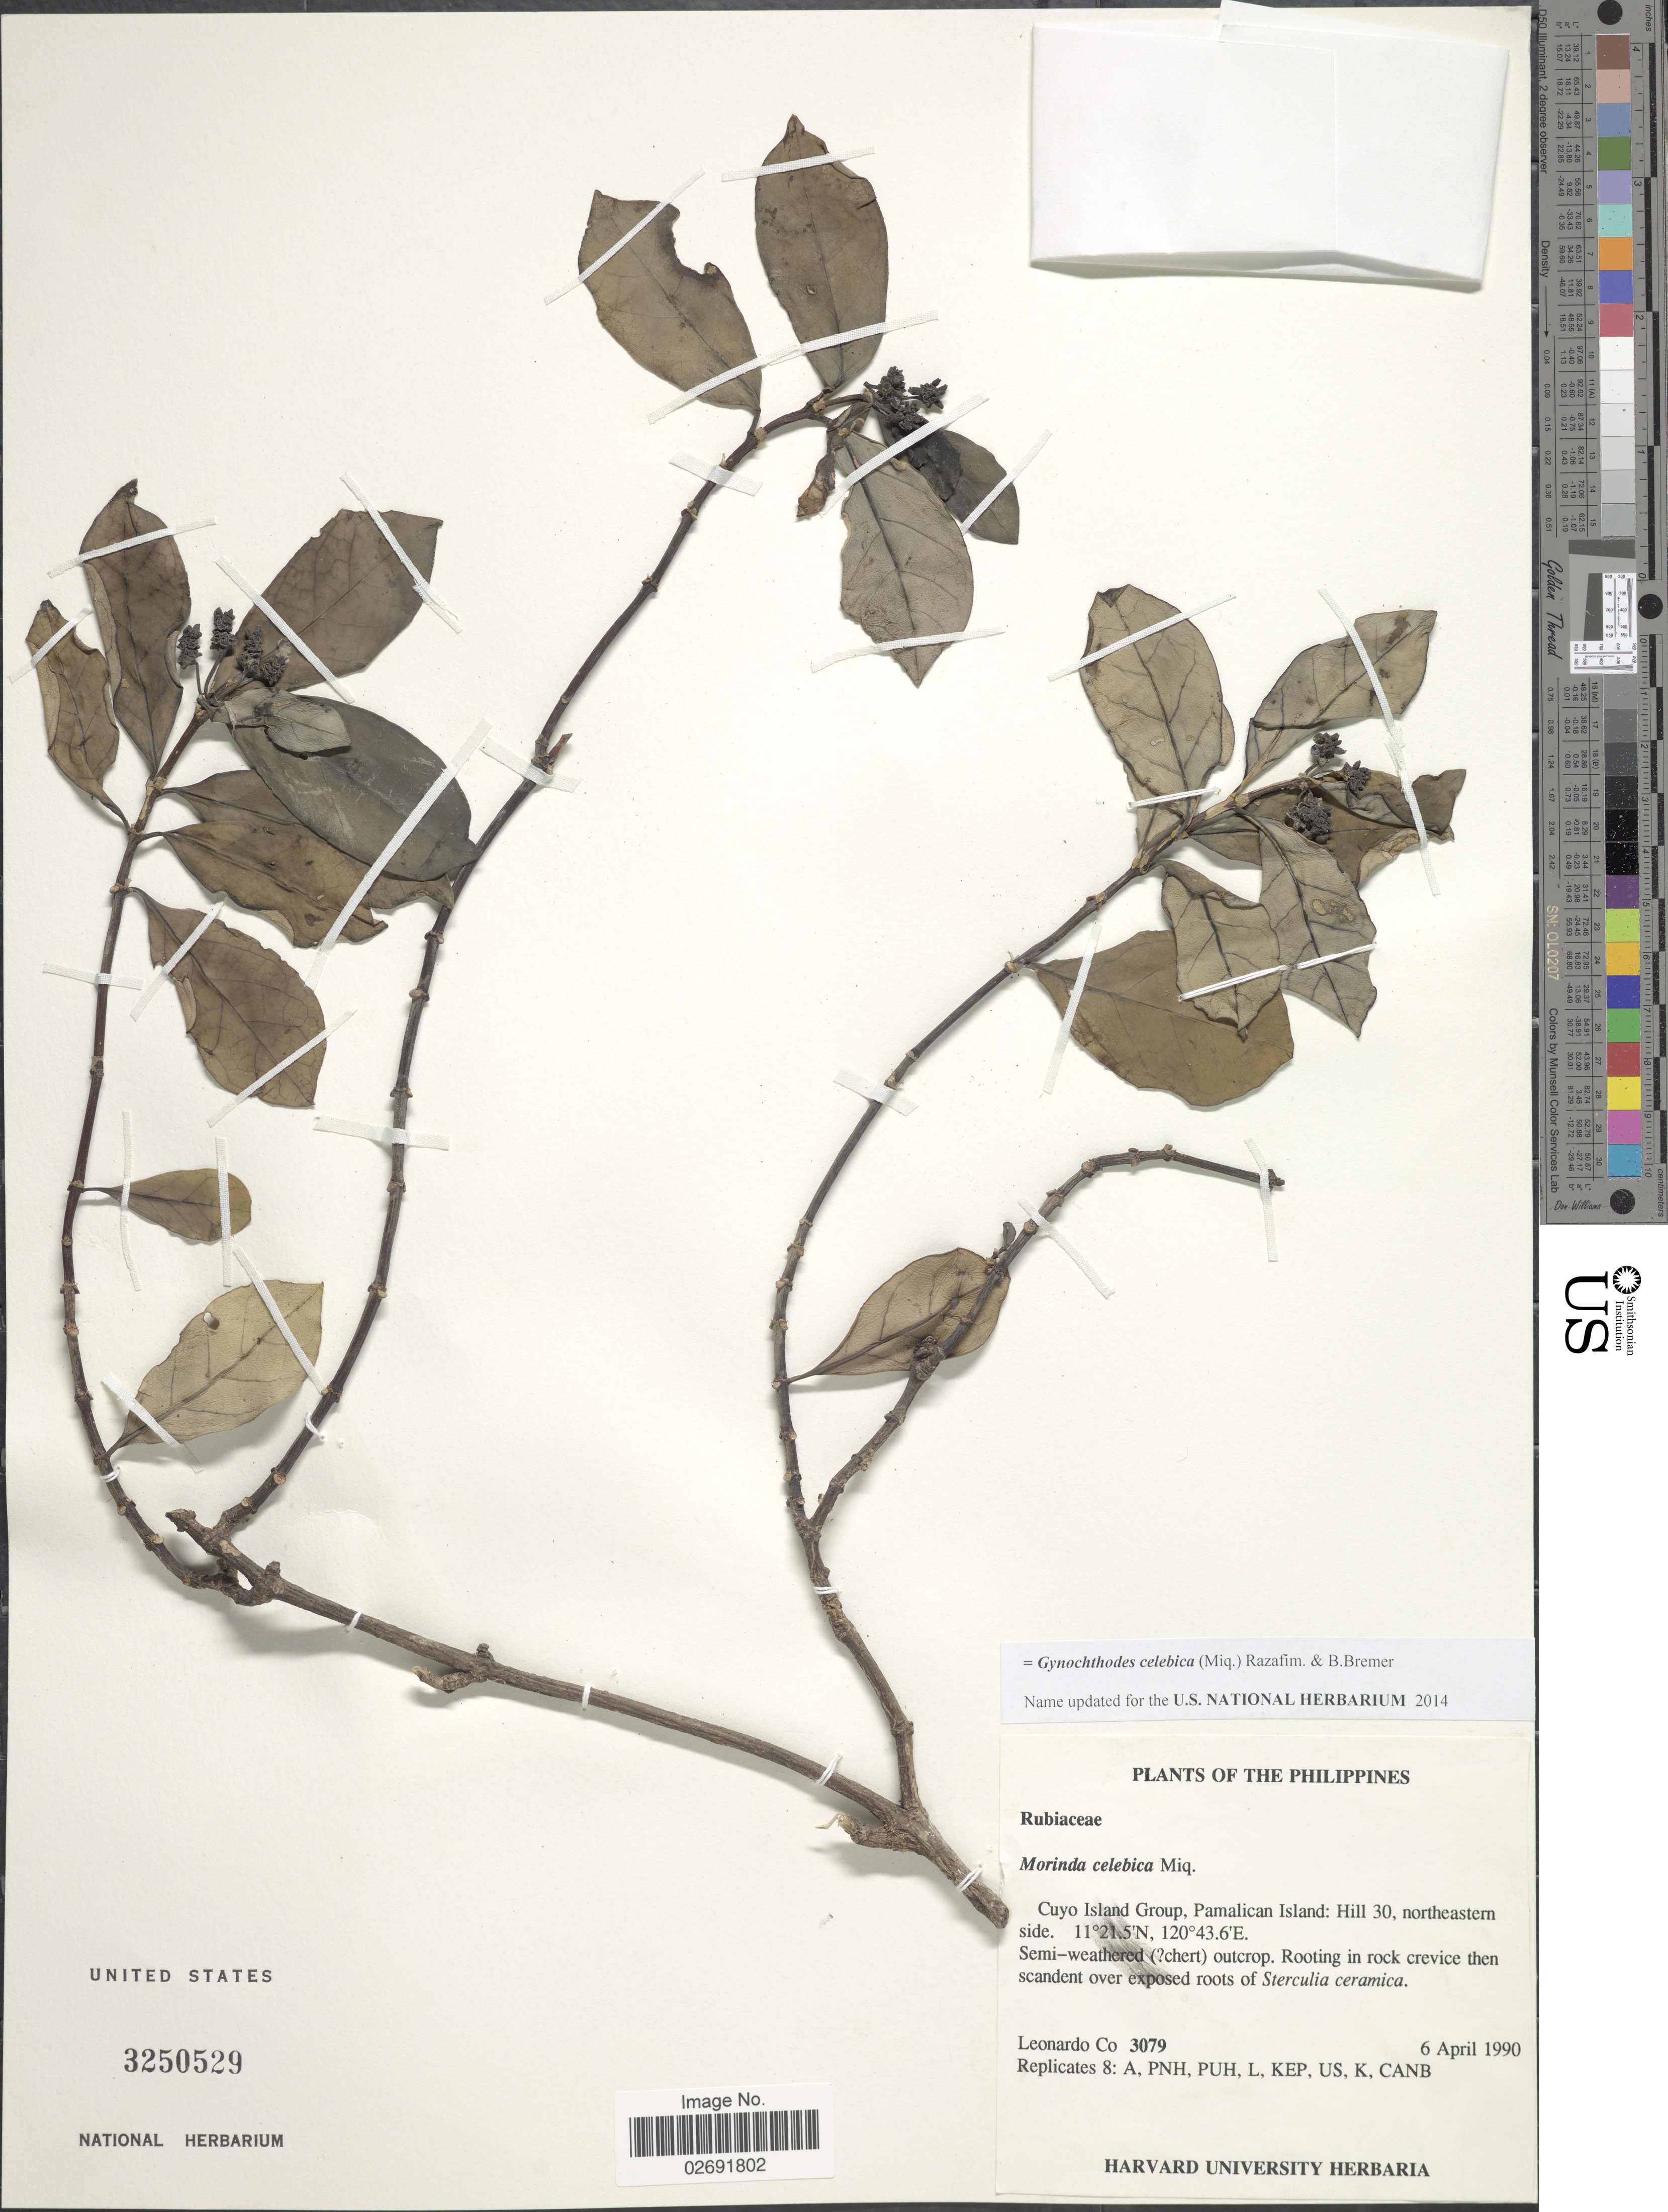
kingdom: Plantae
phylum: Tracheophyta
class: Magnoliopsida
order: Gentianales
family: Rubiaceae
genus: Gynochthodes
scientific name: Gynochthodes celebica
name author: (Miq.) Razafim. & B. Bremer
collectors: L. Co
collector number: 3079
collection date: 1990-04-06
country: Philippines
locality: Cuyo Island Group, Pamalican Island: Hill 30, northeastern side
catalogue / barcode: US 3250529